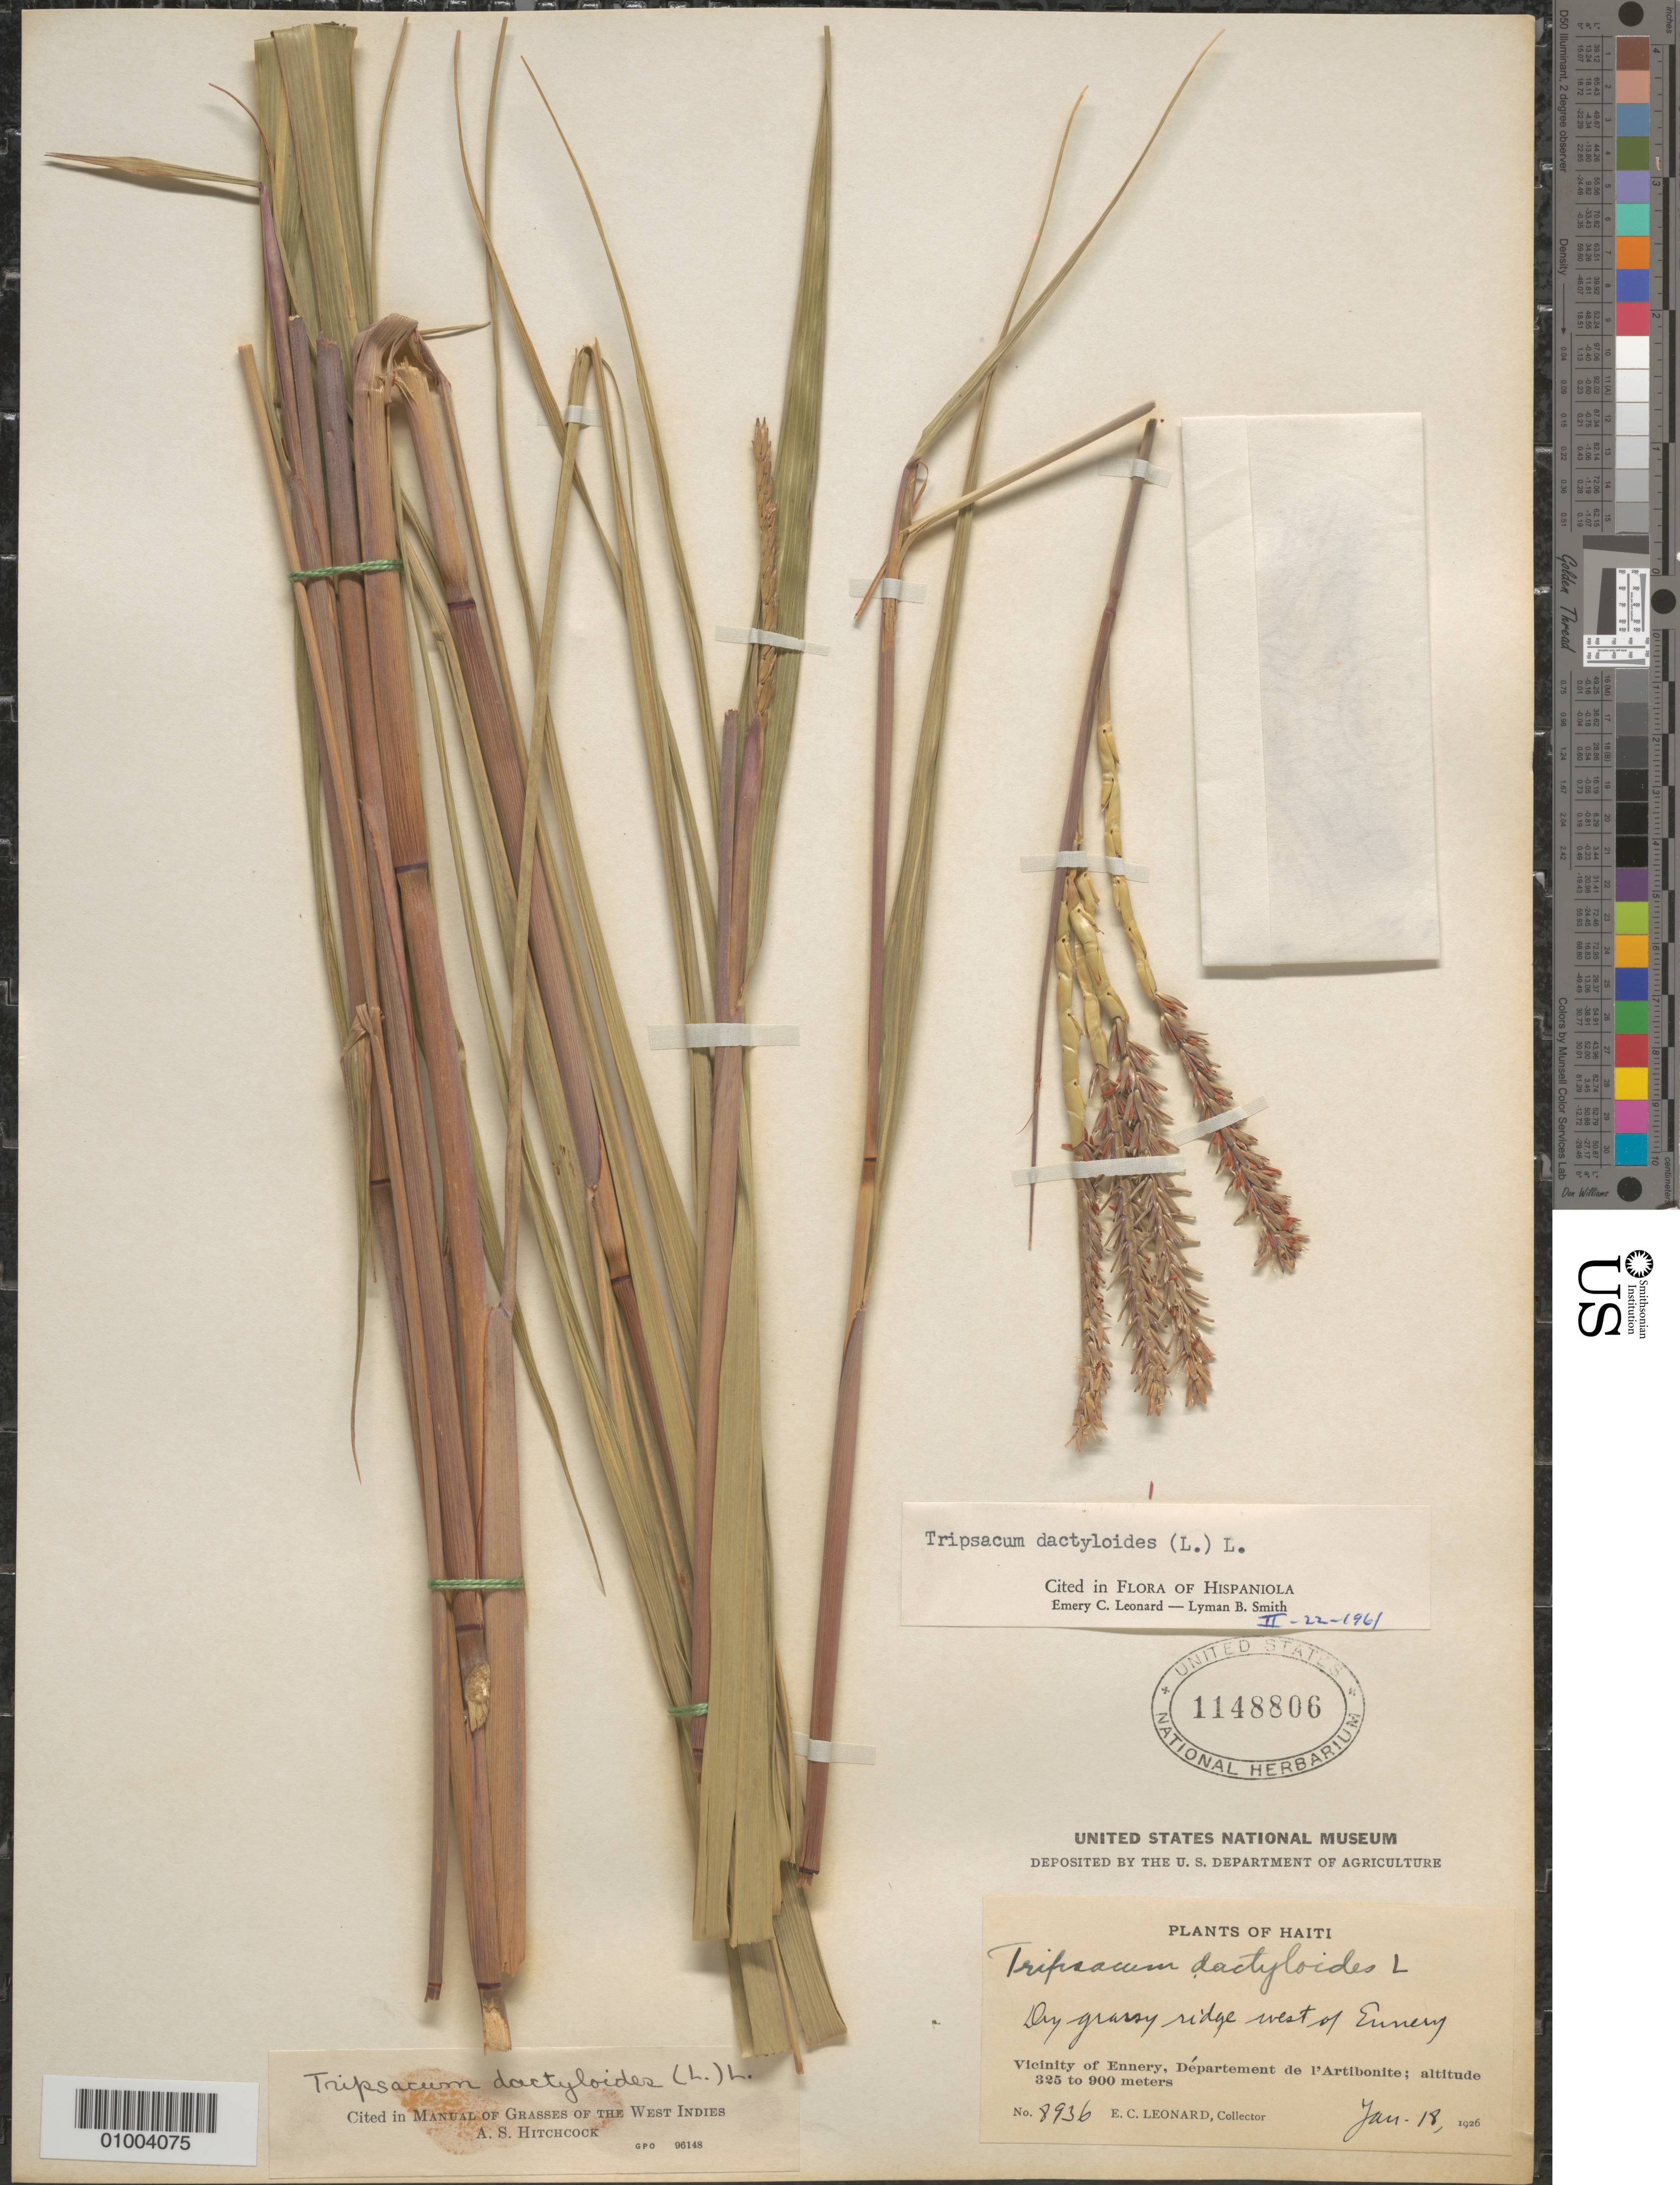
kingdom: Plantae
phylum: Tracheophyta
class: Liliopsida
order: Poales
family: Poaceae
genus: Tripsacum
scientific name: Tripsacum dactyloides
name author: (L.) L.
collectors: E. C. Leonard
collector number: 8936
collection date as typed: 18 Jan 1926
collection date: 1926-01-18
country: Haiti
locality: Vicinity of Ennery, Departement de l'Artibonite; on grassy ridge.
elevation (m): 325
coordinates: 0 N, 0 E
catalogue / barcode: US 1148806